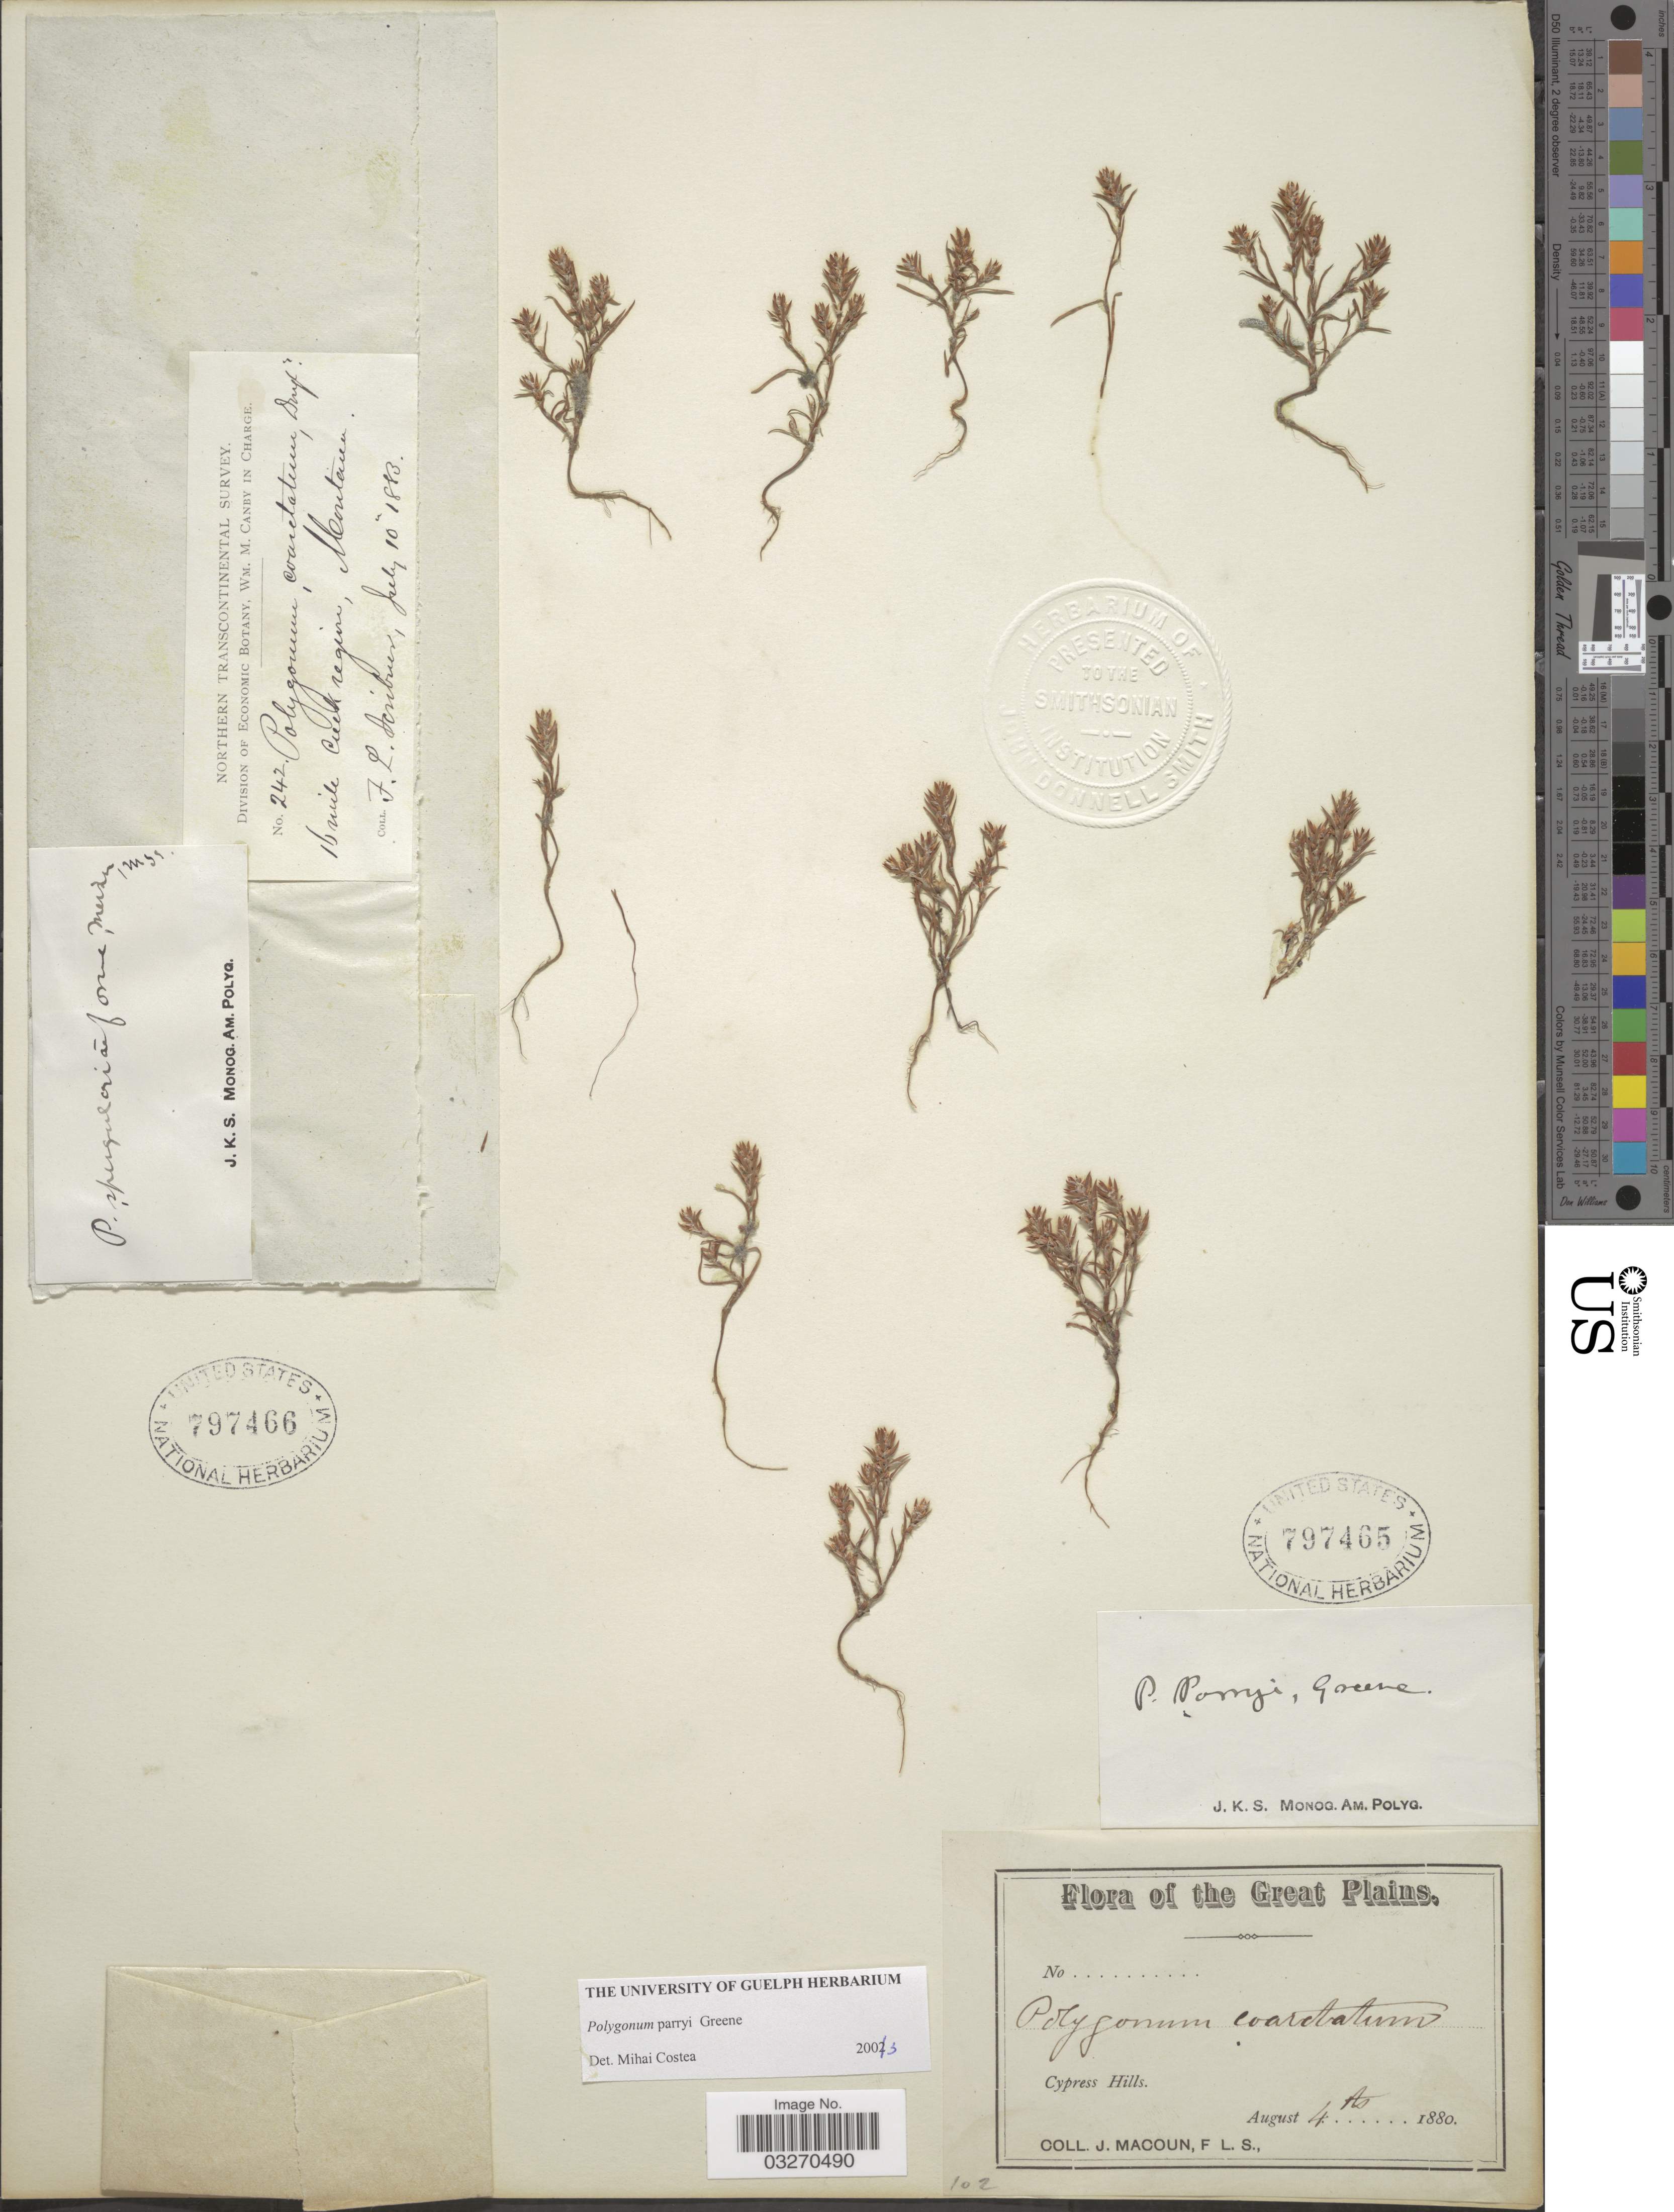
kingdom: Plantae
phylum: Tracheophyta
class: Magnoliopsida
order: Caryophyllales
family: Polygonaceae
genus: Polygonum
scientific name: Polygonum parryi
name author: Greene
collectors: J. Macoun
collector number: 102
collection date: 1880-08-04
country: Canada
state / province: Alberta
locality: Great Plains, Cypress Hills.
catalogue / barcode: US 797465